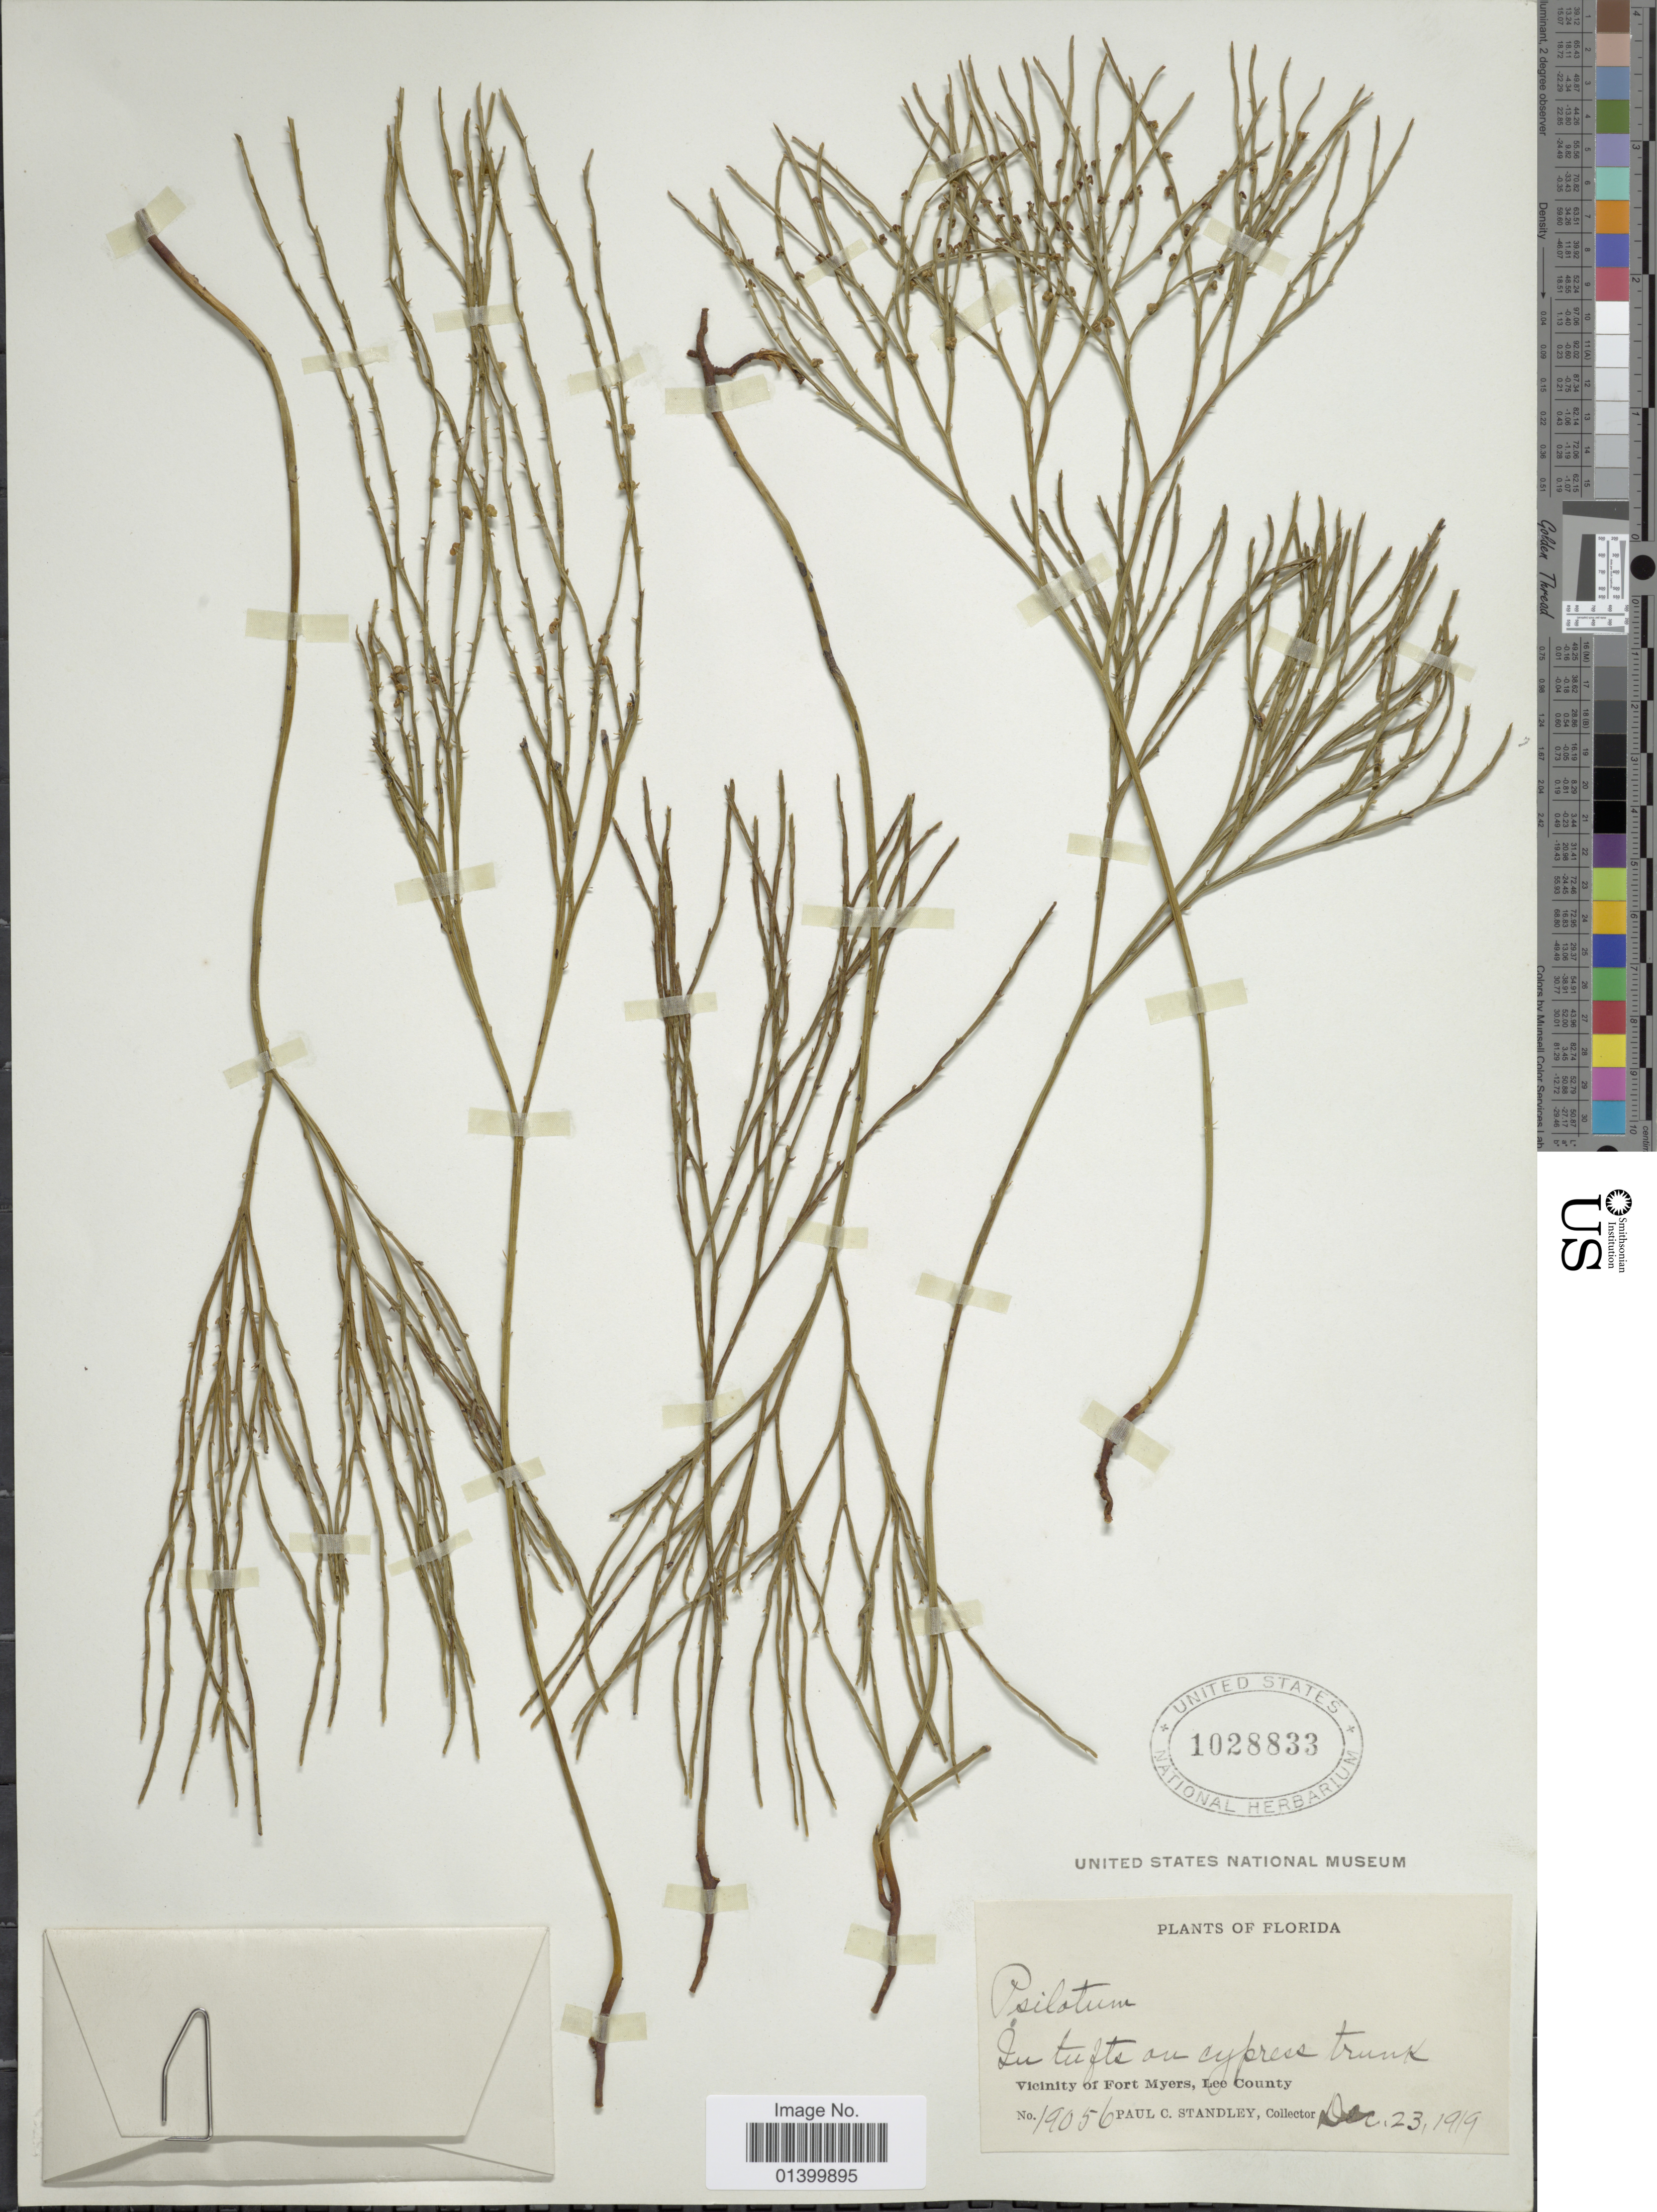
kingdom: Plantae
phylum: Tracheophyta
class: Polypodiopsida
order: Psilotales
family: Psilotaceae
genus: Psilotum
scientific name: Psilotum nudum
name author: (L.) P. Beauv.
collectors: P. C. Standley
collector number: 19056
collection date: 1919-12-23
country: United States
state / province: Florida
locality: Vicinity of Fort Myers, Lee County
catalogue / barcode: US 1028833